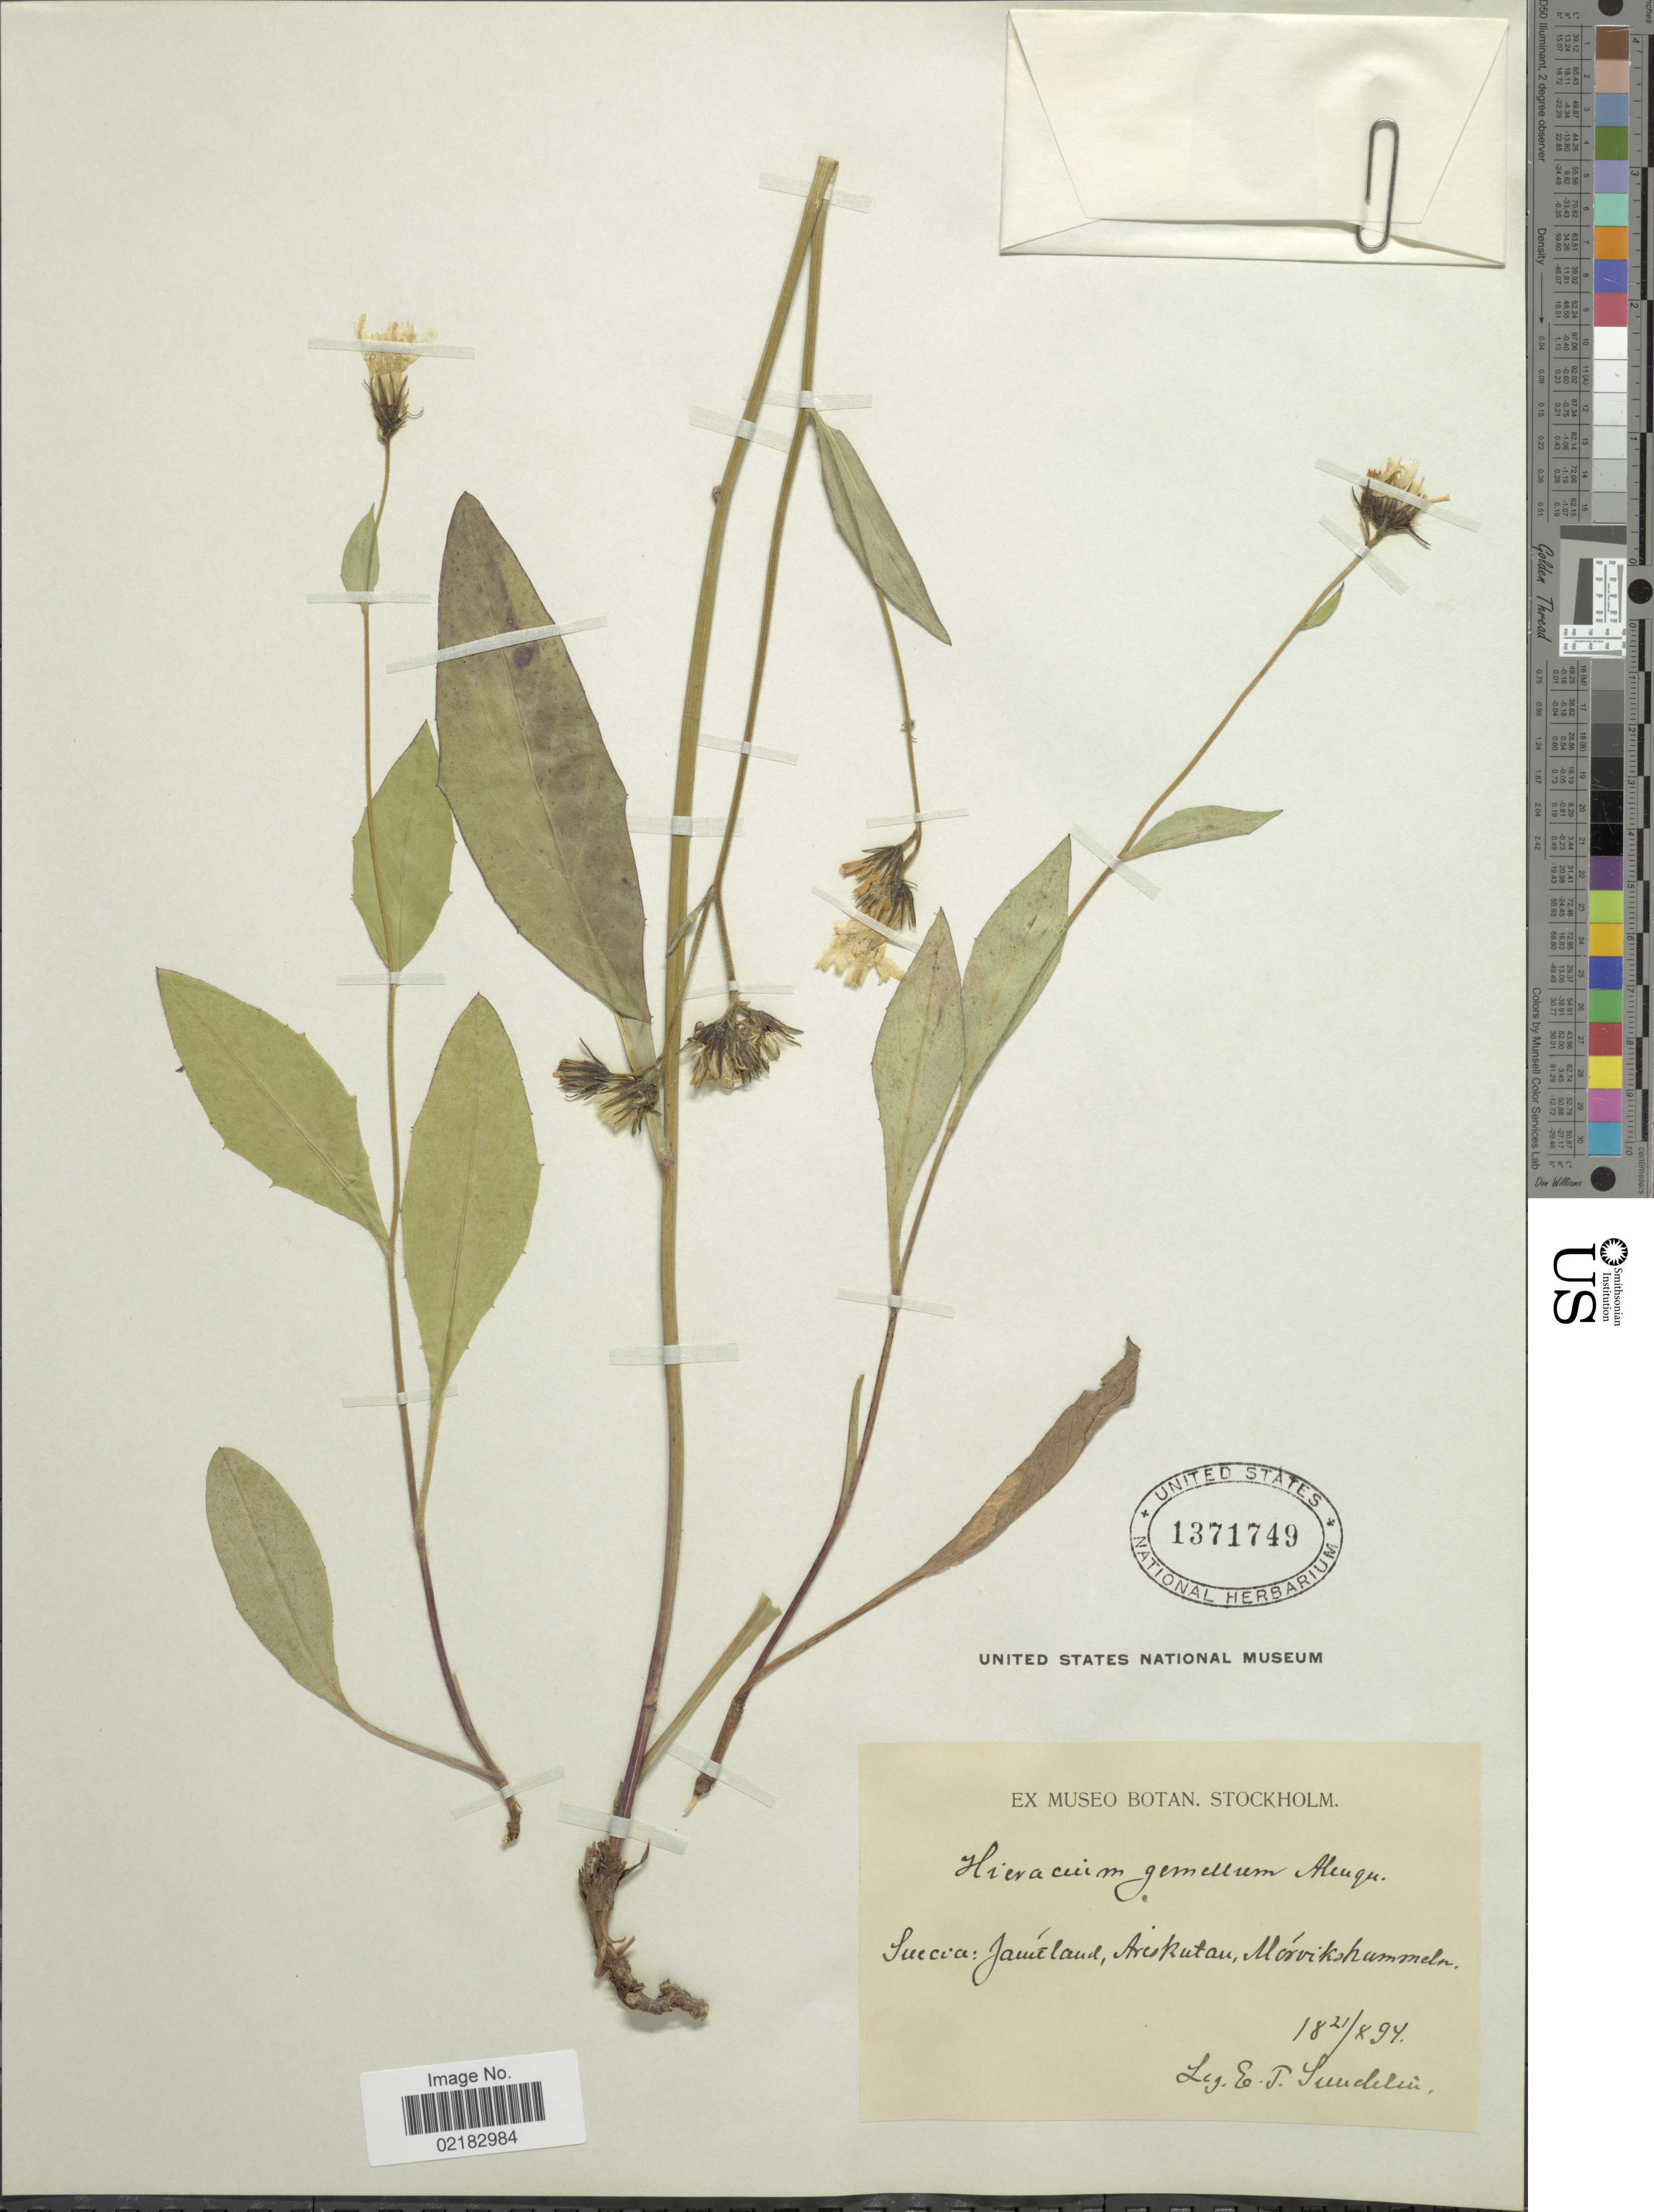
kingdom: Plantae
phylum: Tracheophyta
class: Magnoliopsida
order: Asterales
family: Asteraceae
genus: Hieracium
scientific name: Hieracium gemellum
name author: Elfstr.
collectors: E. Sundelin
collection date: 1894-08-21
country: Sweden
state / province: Jämtland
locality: Suecia: Jamtland, Åreskutan, Morvikshummeln.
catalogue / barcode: US 1371749